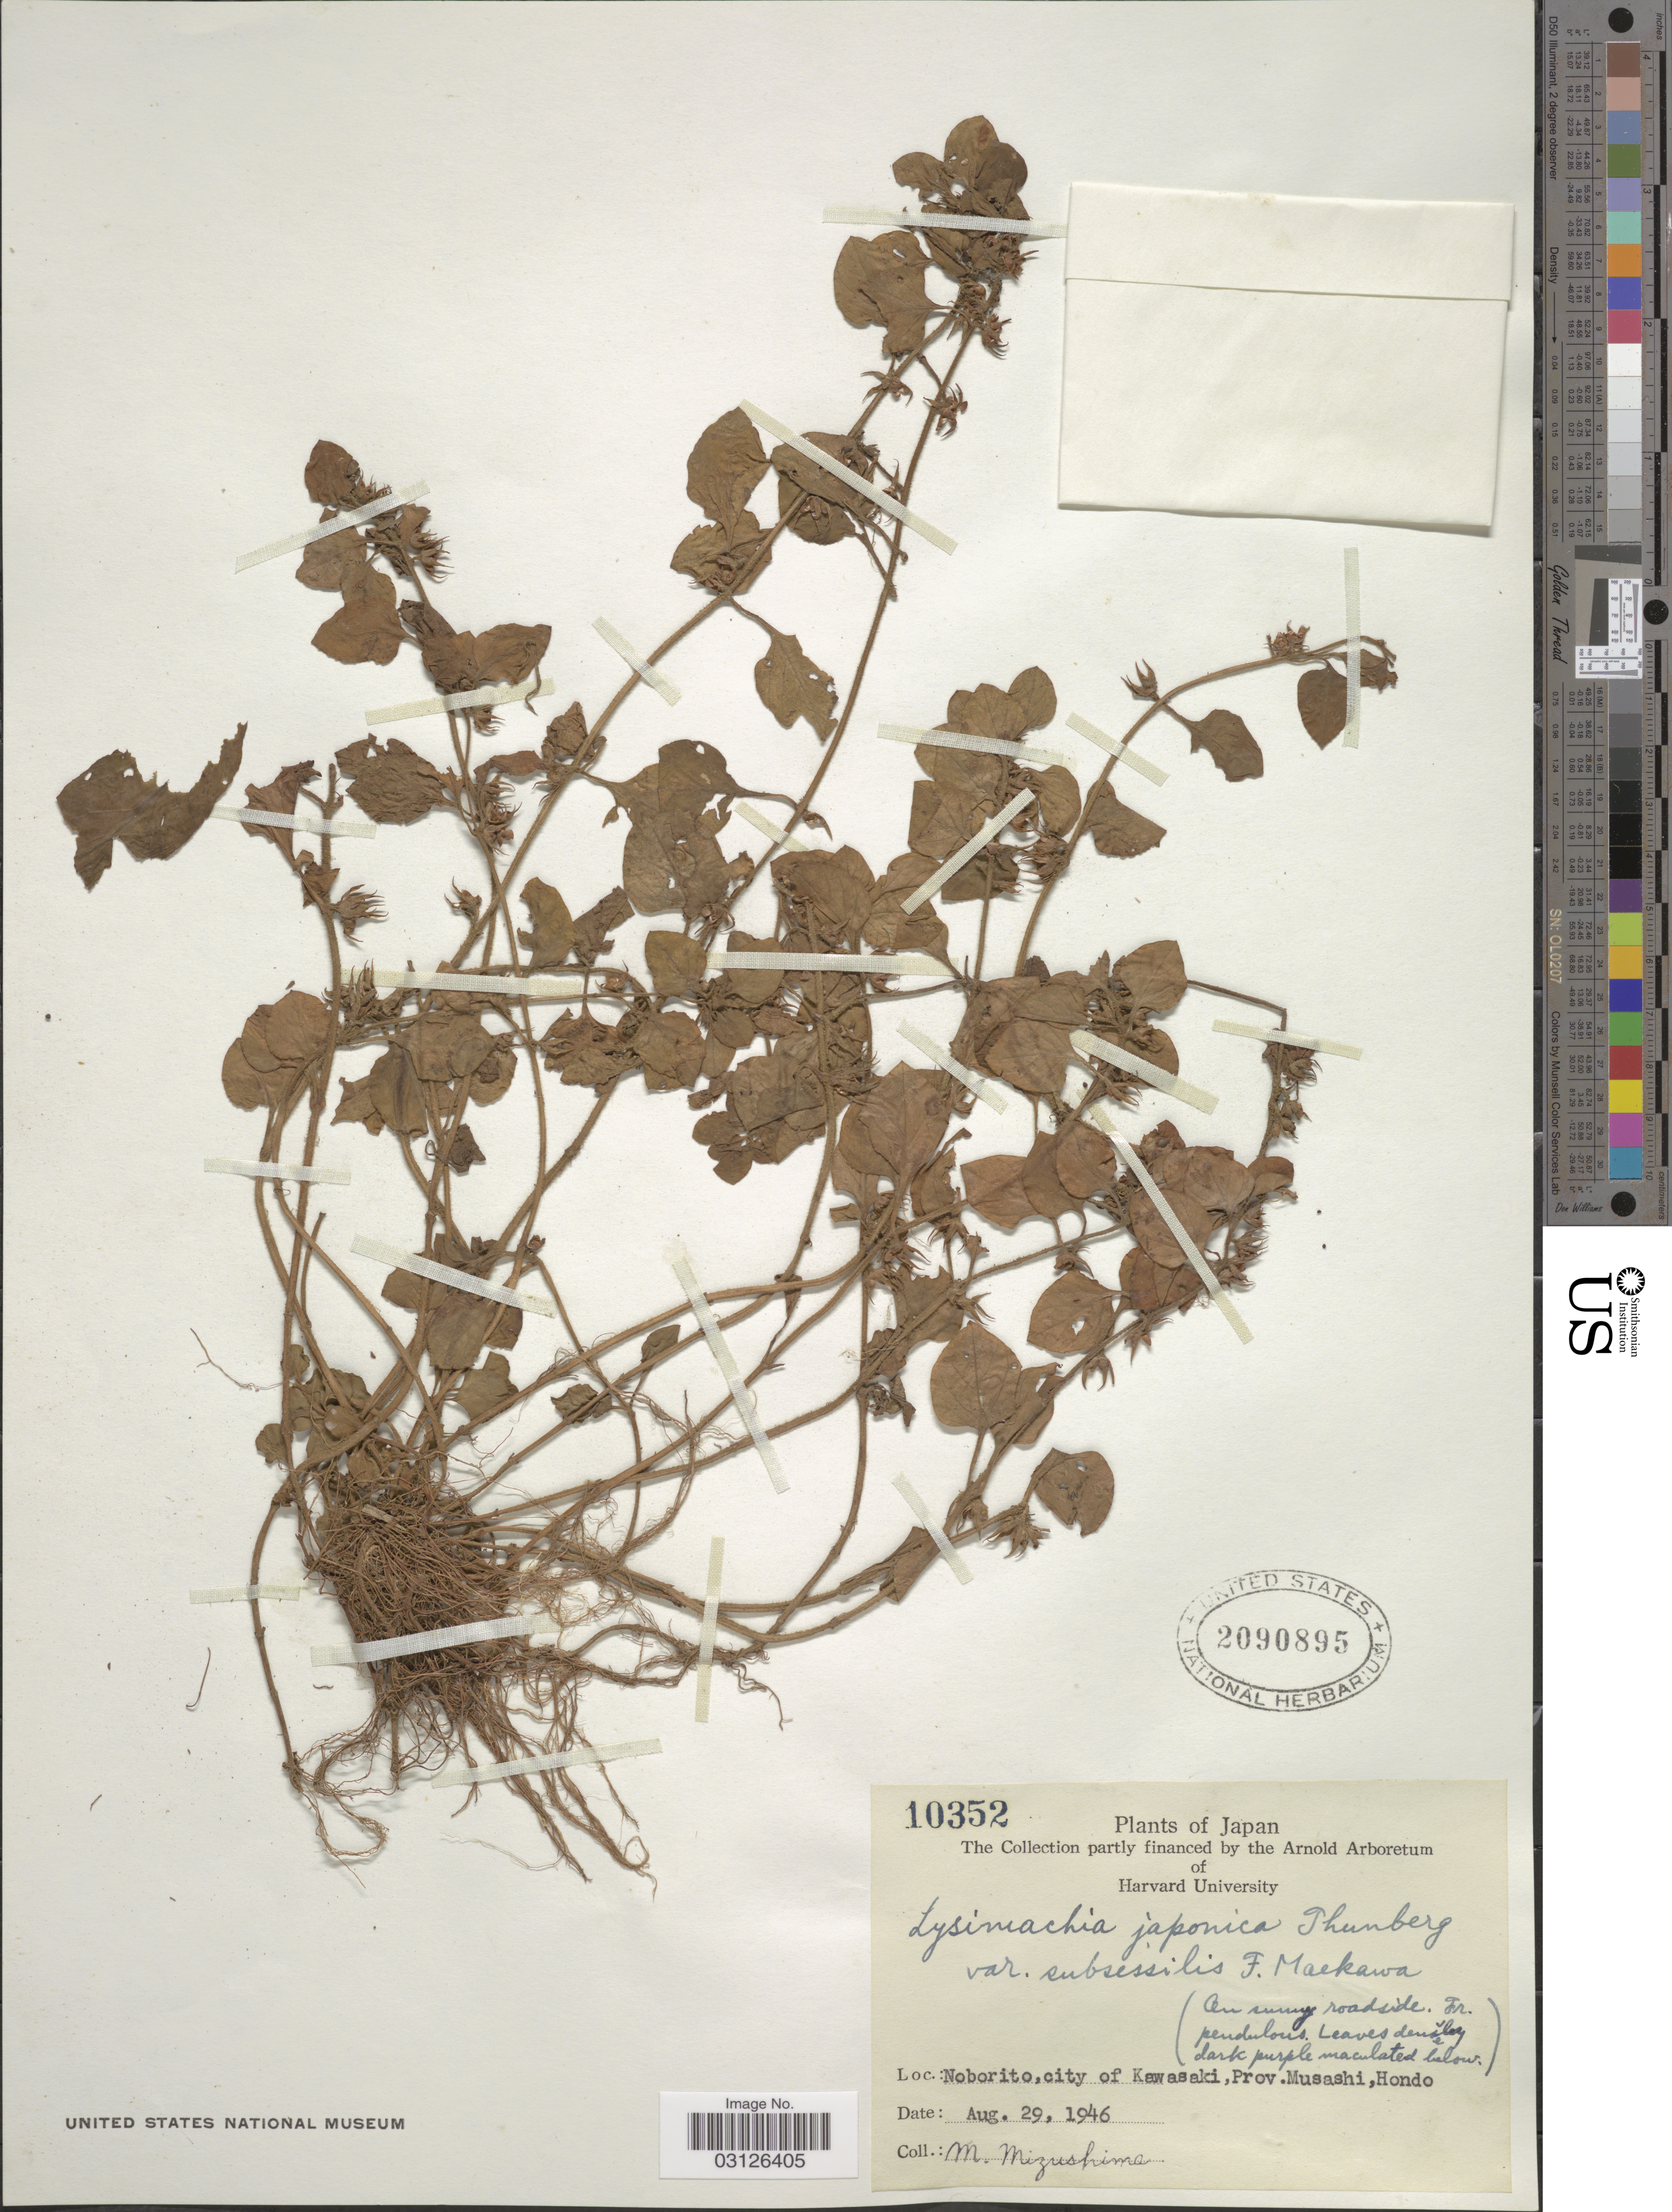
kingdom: Plantae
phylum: Tracheophyta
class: Magnoliopsida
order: Ericales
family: Primulaceae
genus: Lysimachia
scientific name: Lysimachia japonica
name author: Thunb.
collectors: M. Mizushima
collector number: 10352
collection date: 1946-08-29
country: Japan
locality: Noborito, city of Kawasaki, Prov. Musashi, Hondo.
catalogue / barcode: US 2090895